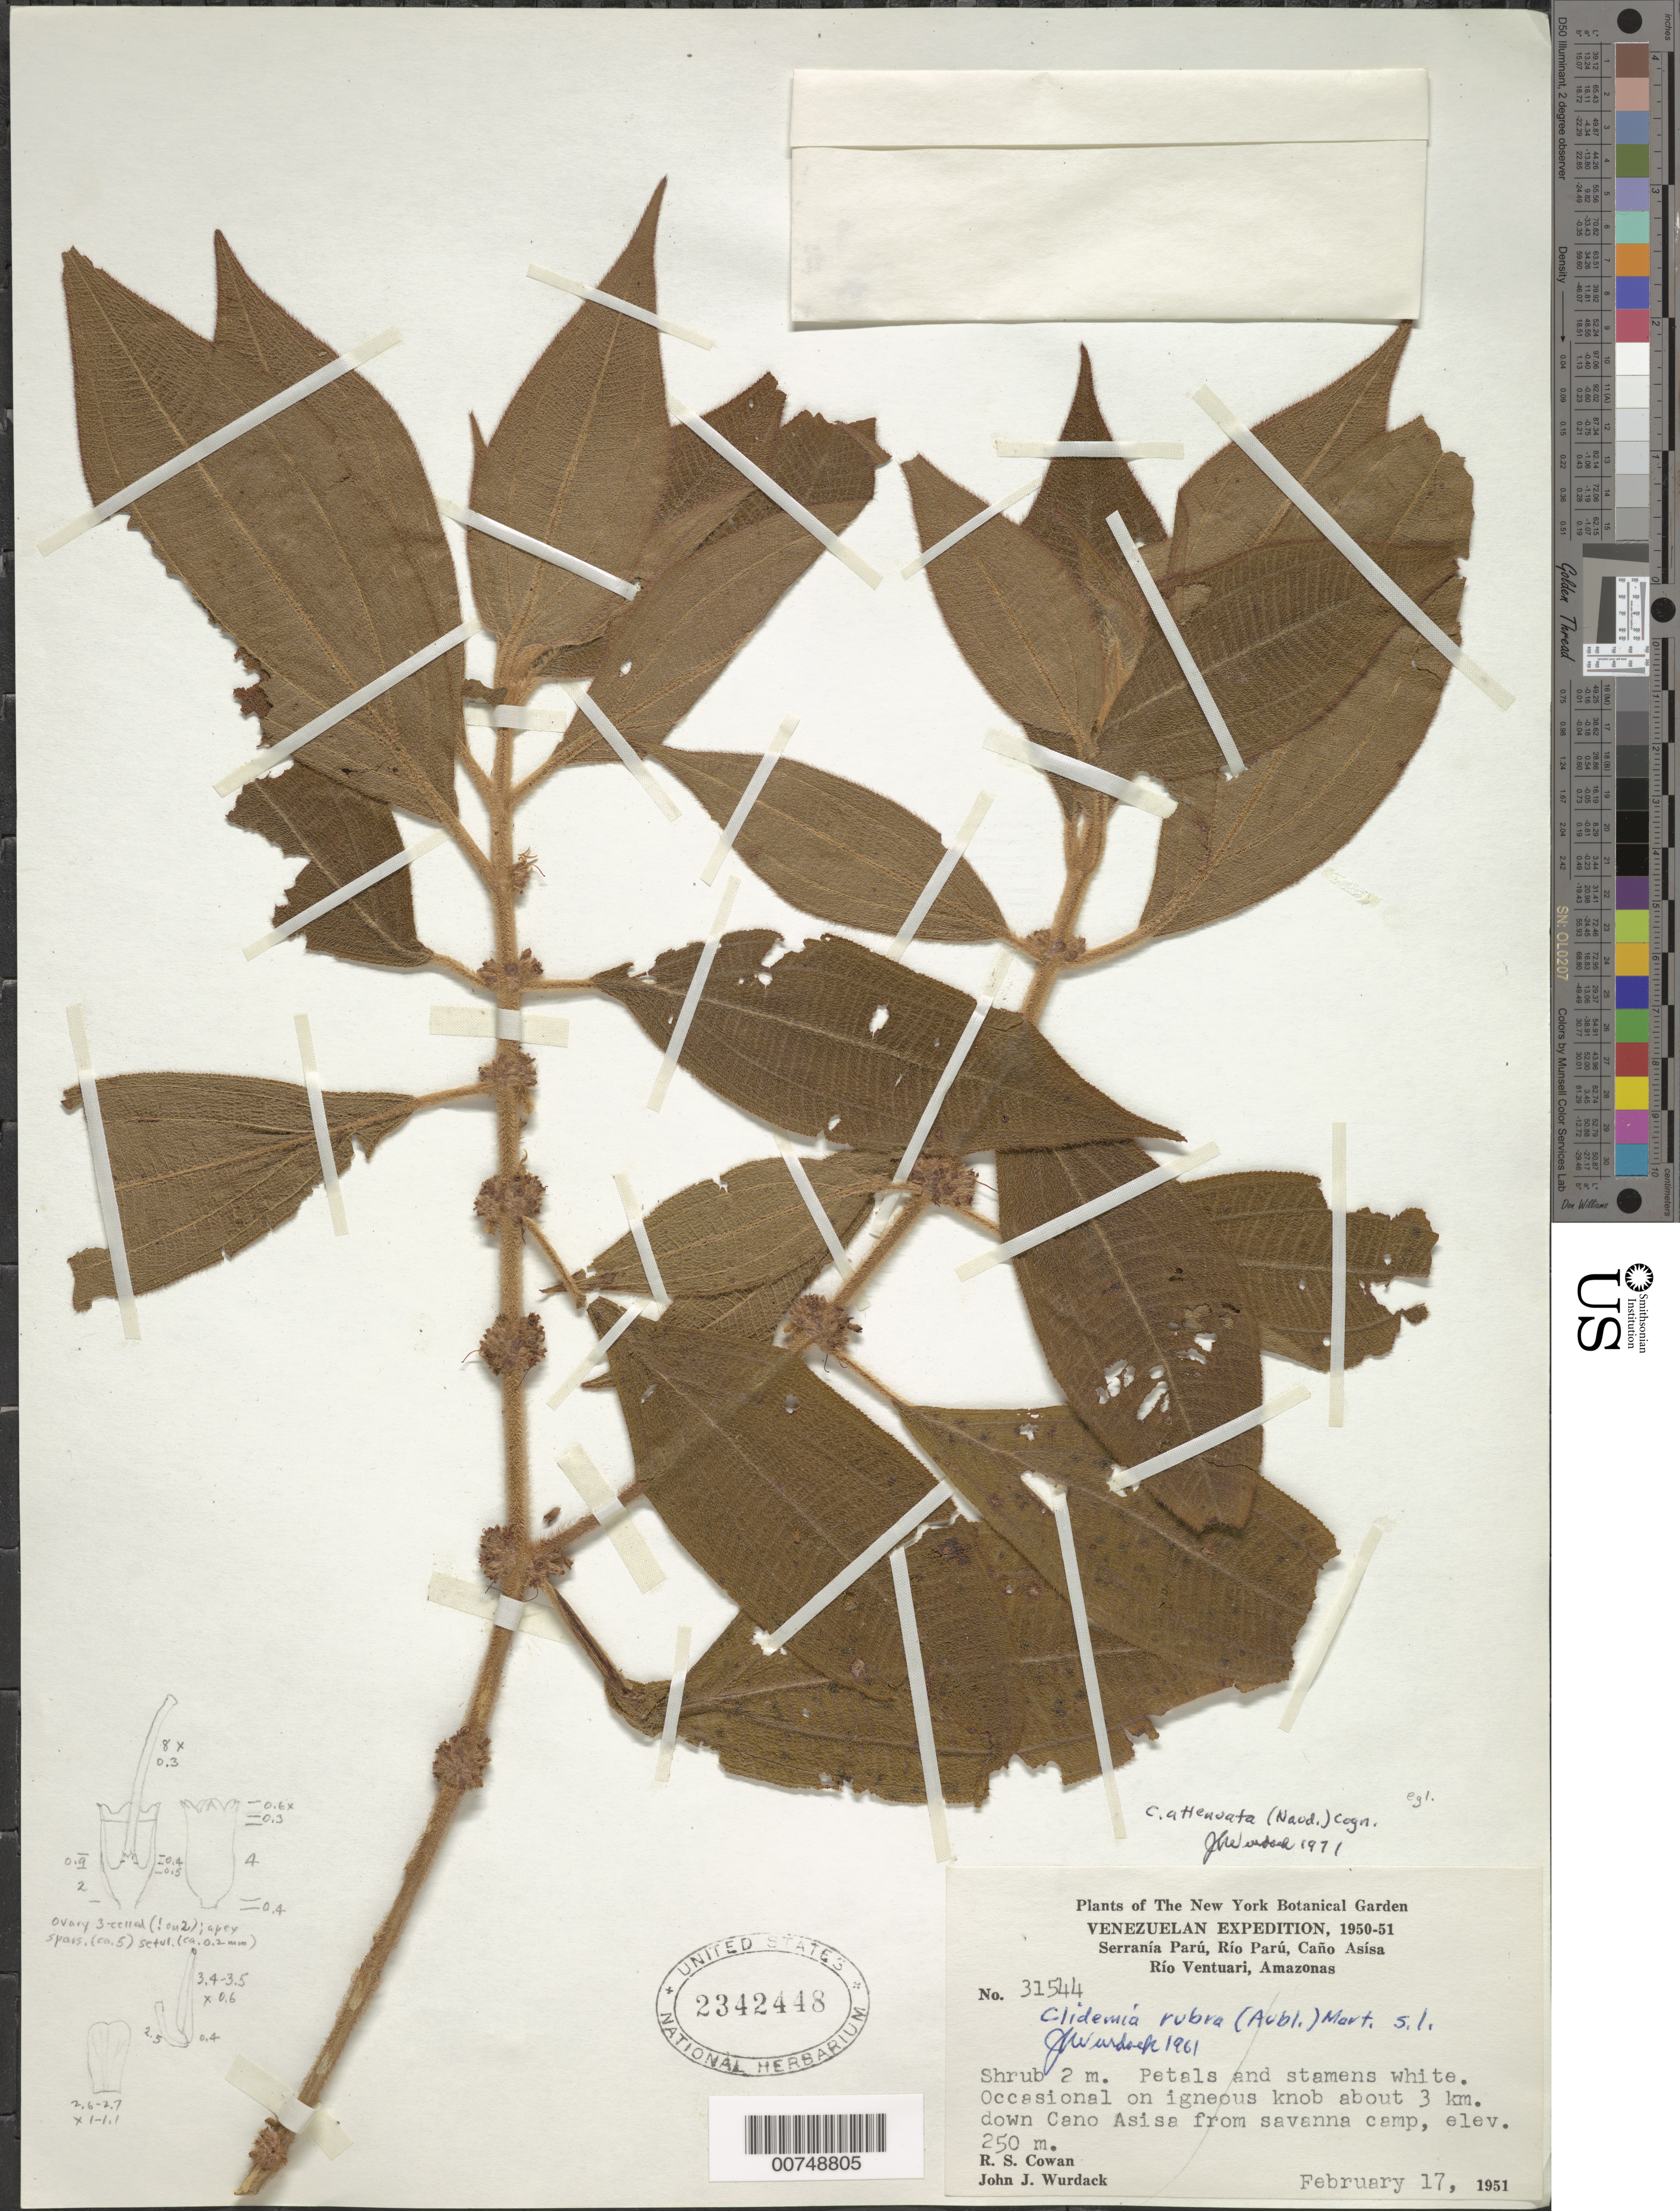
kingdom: Plantae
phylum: Tracheophyta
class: Magnoliopsida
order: Myrtales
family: Melastomataceae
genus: Clidemia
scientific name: Clidemia attenuata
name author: (Naudin) Cogn.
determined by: Wurdack, John J., (US), US (UNITED STATES)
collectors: R. S. Cowan & J. J. Wurdack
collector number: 31544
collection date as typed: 17-Feb-51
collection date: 1951-02-17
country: Venezuela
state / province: Amazonas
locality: Río Parú, Caño Asisa, 3 km below Parú Savanna Camp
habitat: Igneous knob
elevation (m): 250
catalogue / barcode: US 2342448